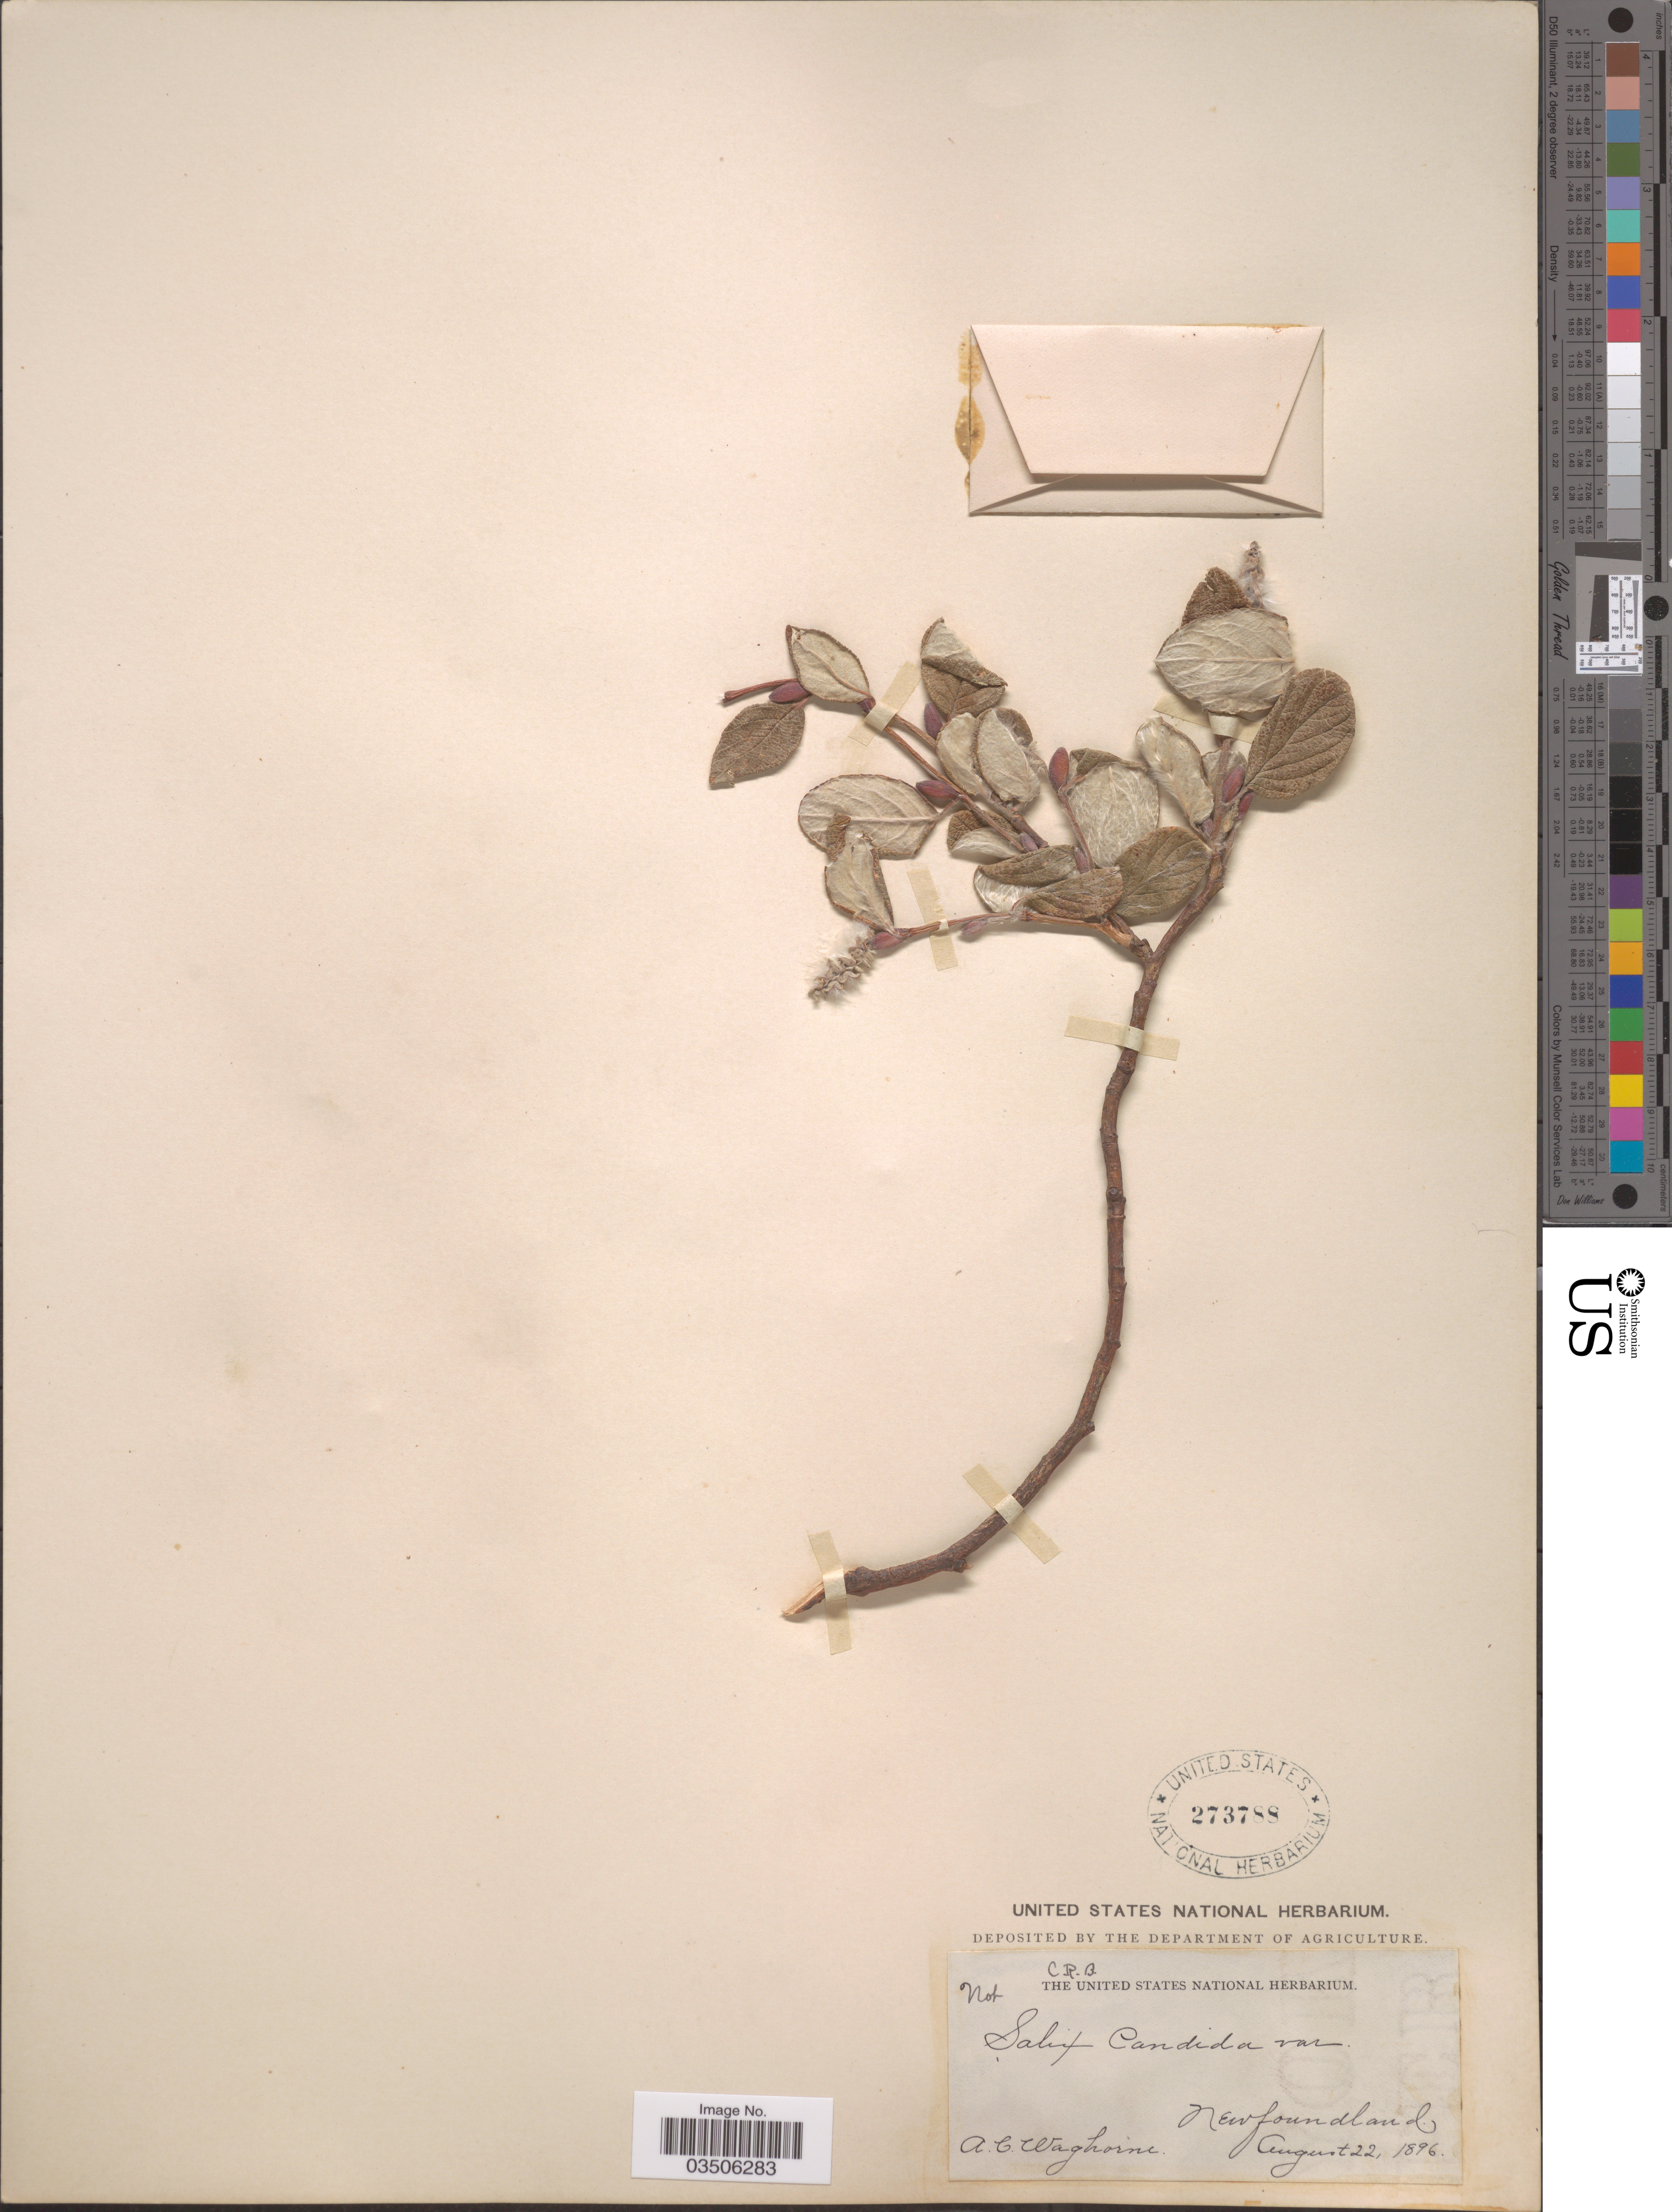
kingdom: Plantae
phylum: Tracheophyta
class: Magnoliopsida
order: Malpighiales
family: Salicaceae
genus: Salix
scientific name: Salix vestita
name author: Pursh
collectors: A. Waghorne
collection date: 1896-08-22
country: Canada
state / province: Newfoundland and Labrador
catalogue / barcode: US 273788